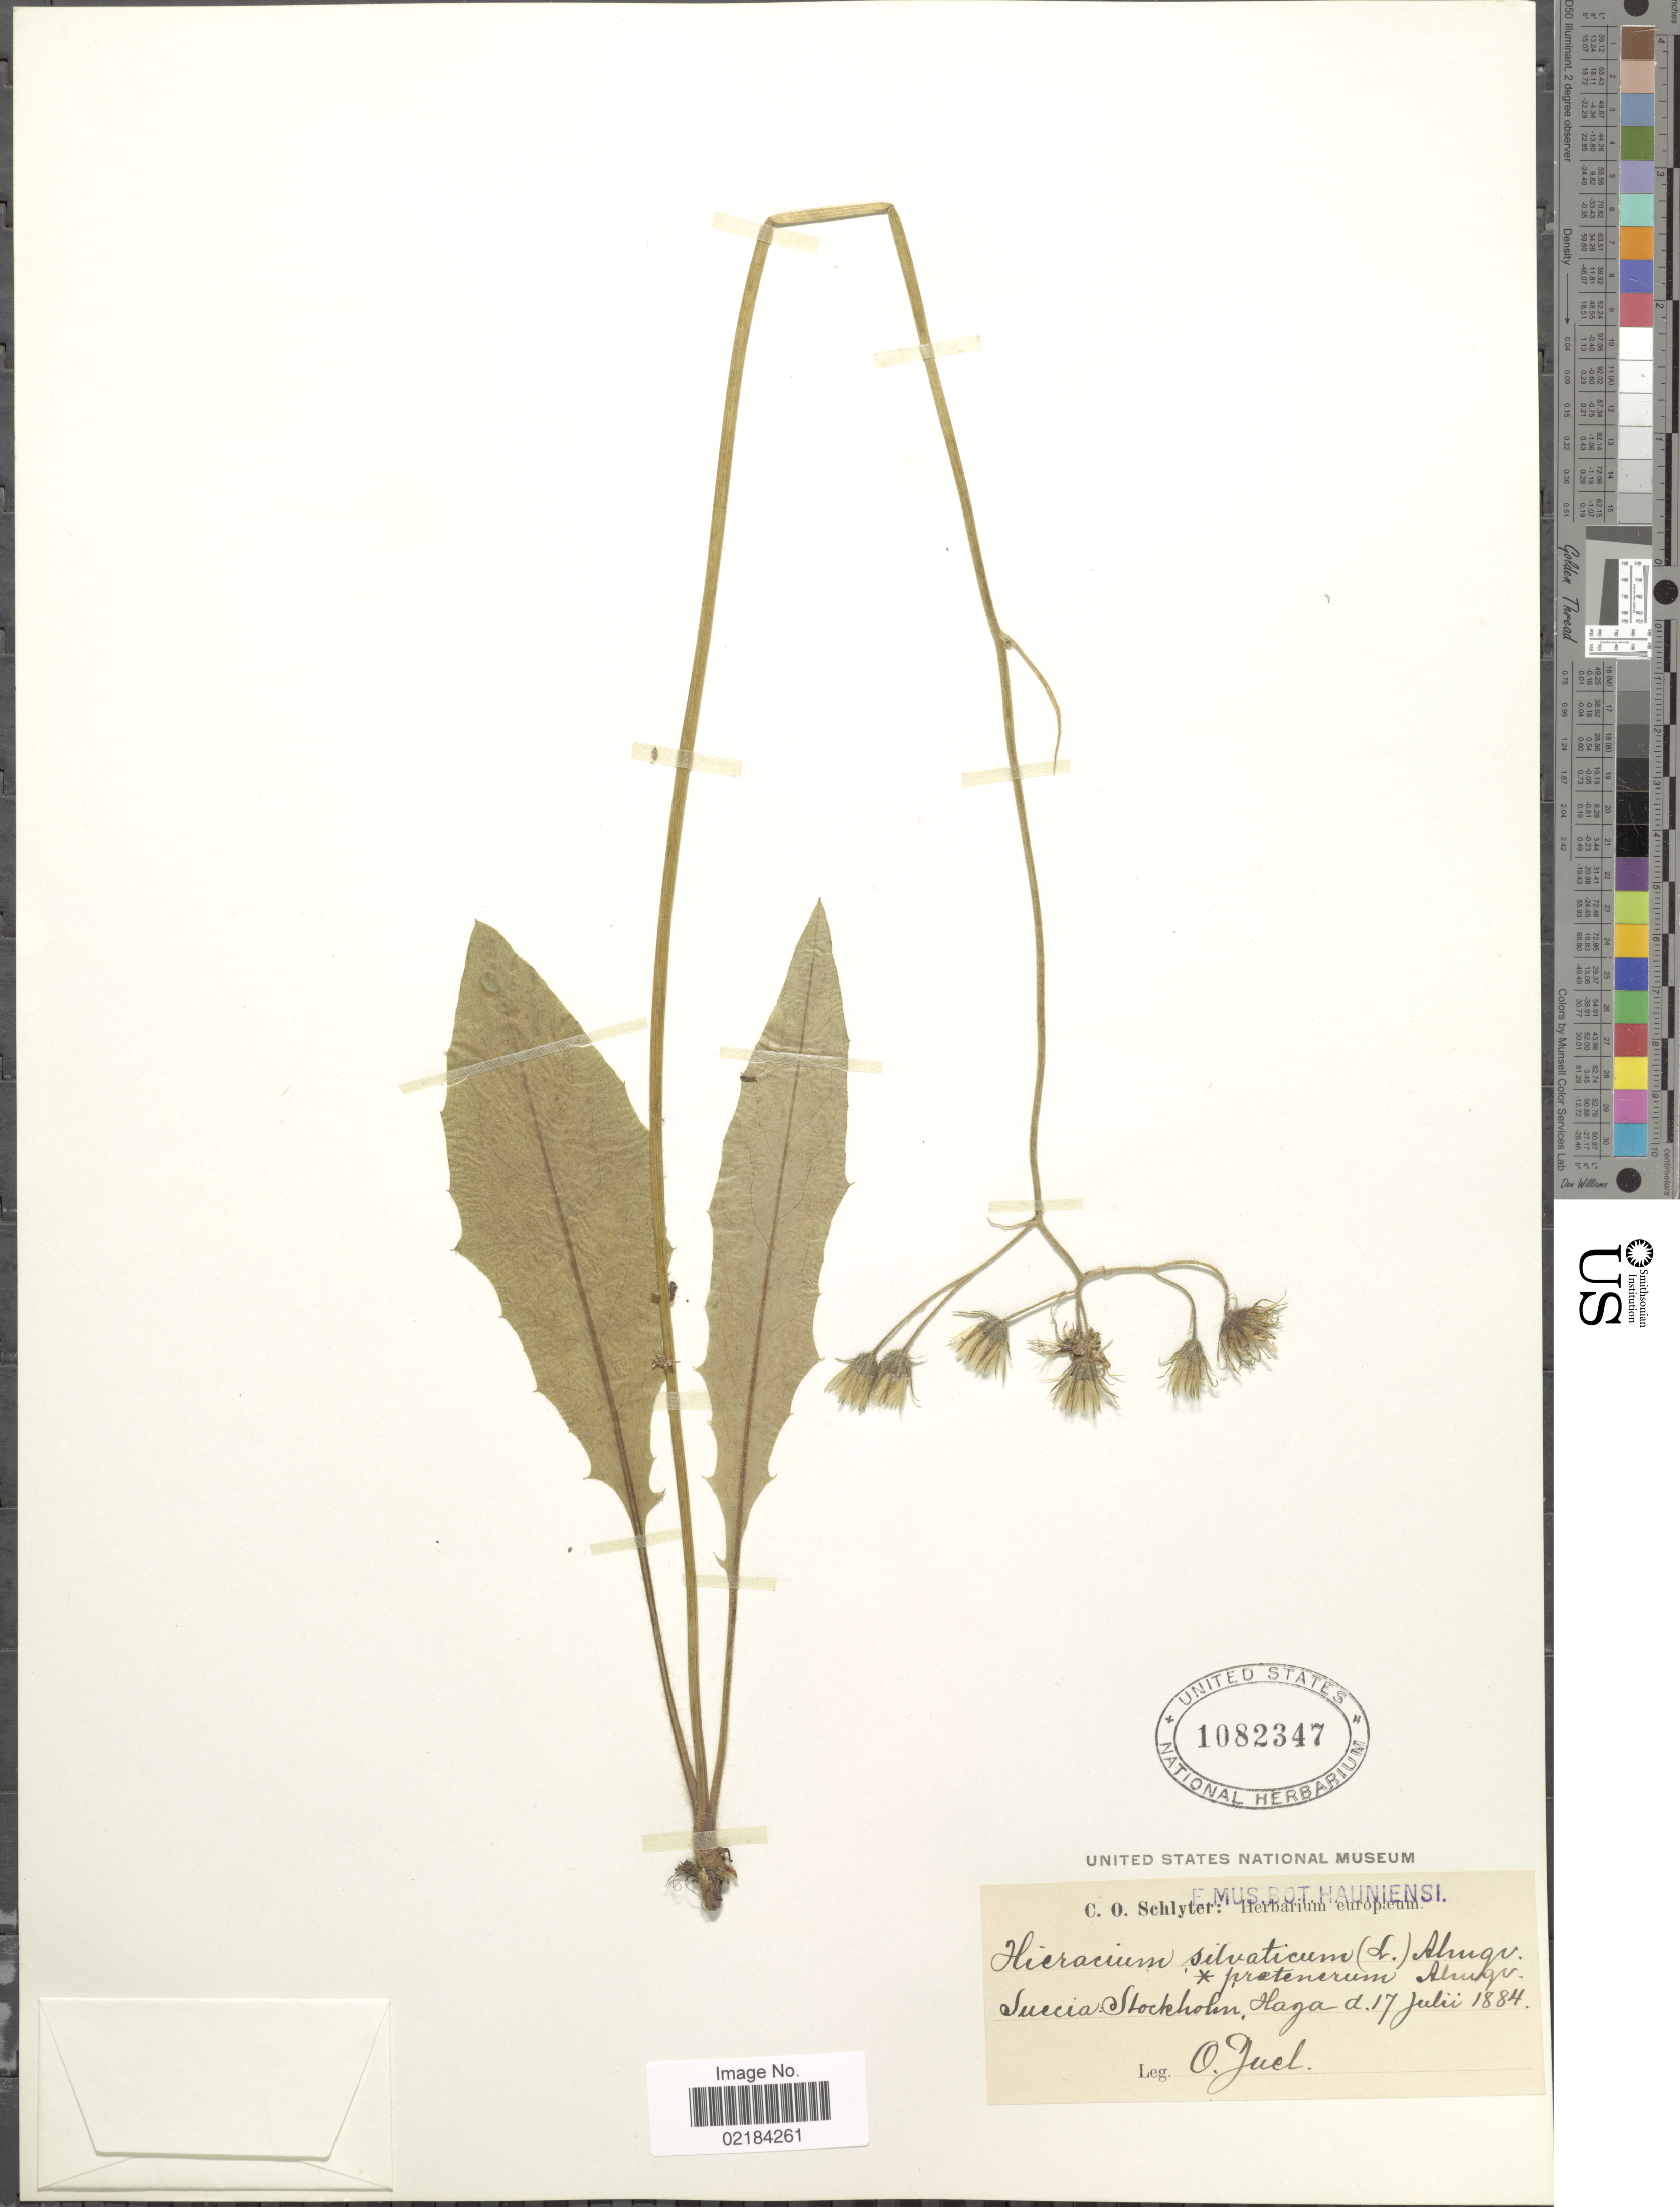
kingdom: Plantae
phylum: Tracheophyta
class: Magnoliopsida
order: Asterales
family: Asteraceae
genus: Hieracium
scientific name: Hieracium sylvaticum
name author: (L.) Gouan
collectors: H. Juel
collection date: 1884-07-17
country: Sweden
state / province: Stockholm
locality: Suecia: Stockholm. Haga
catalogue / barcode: US 1082347